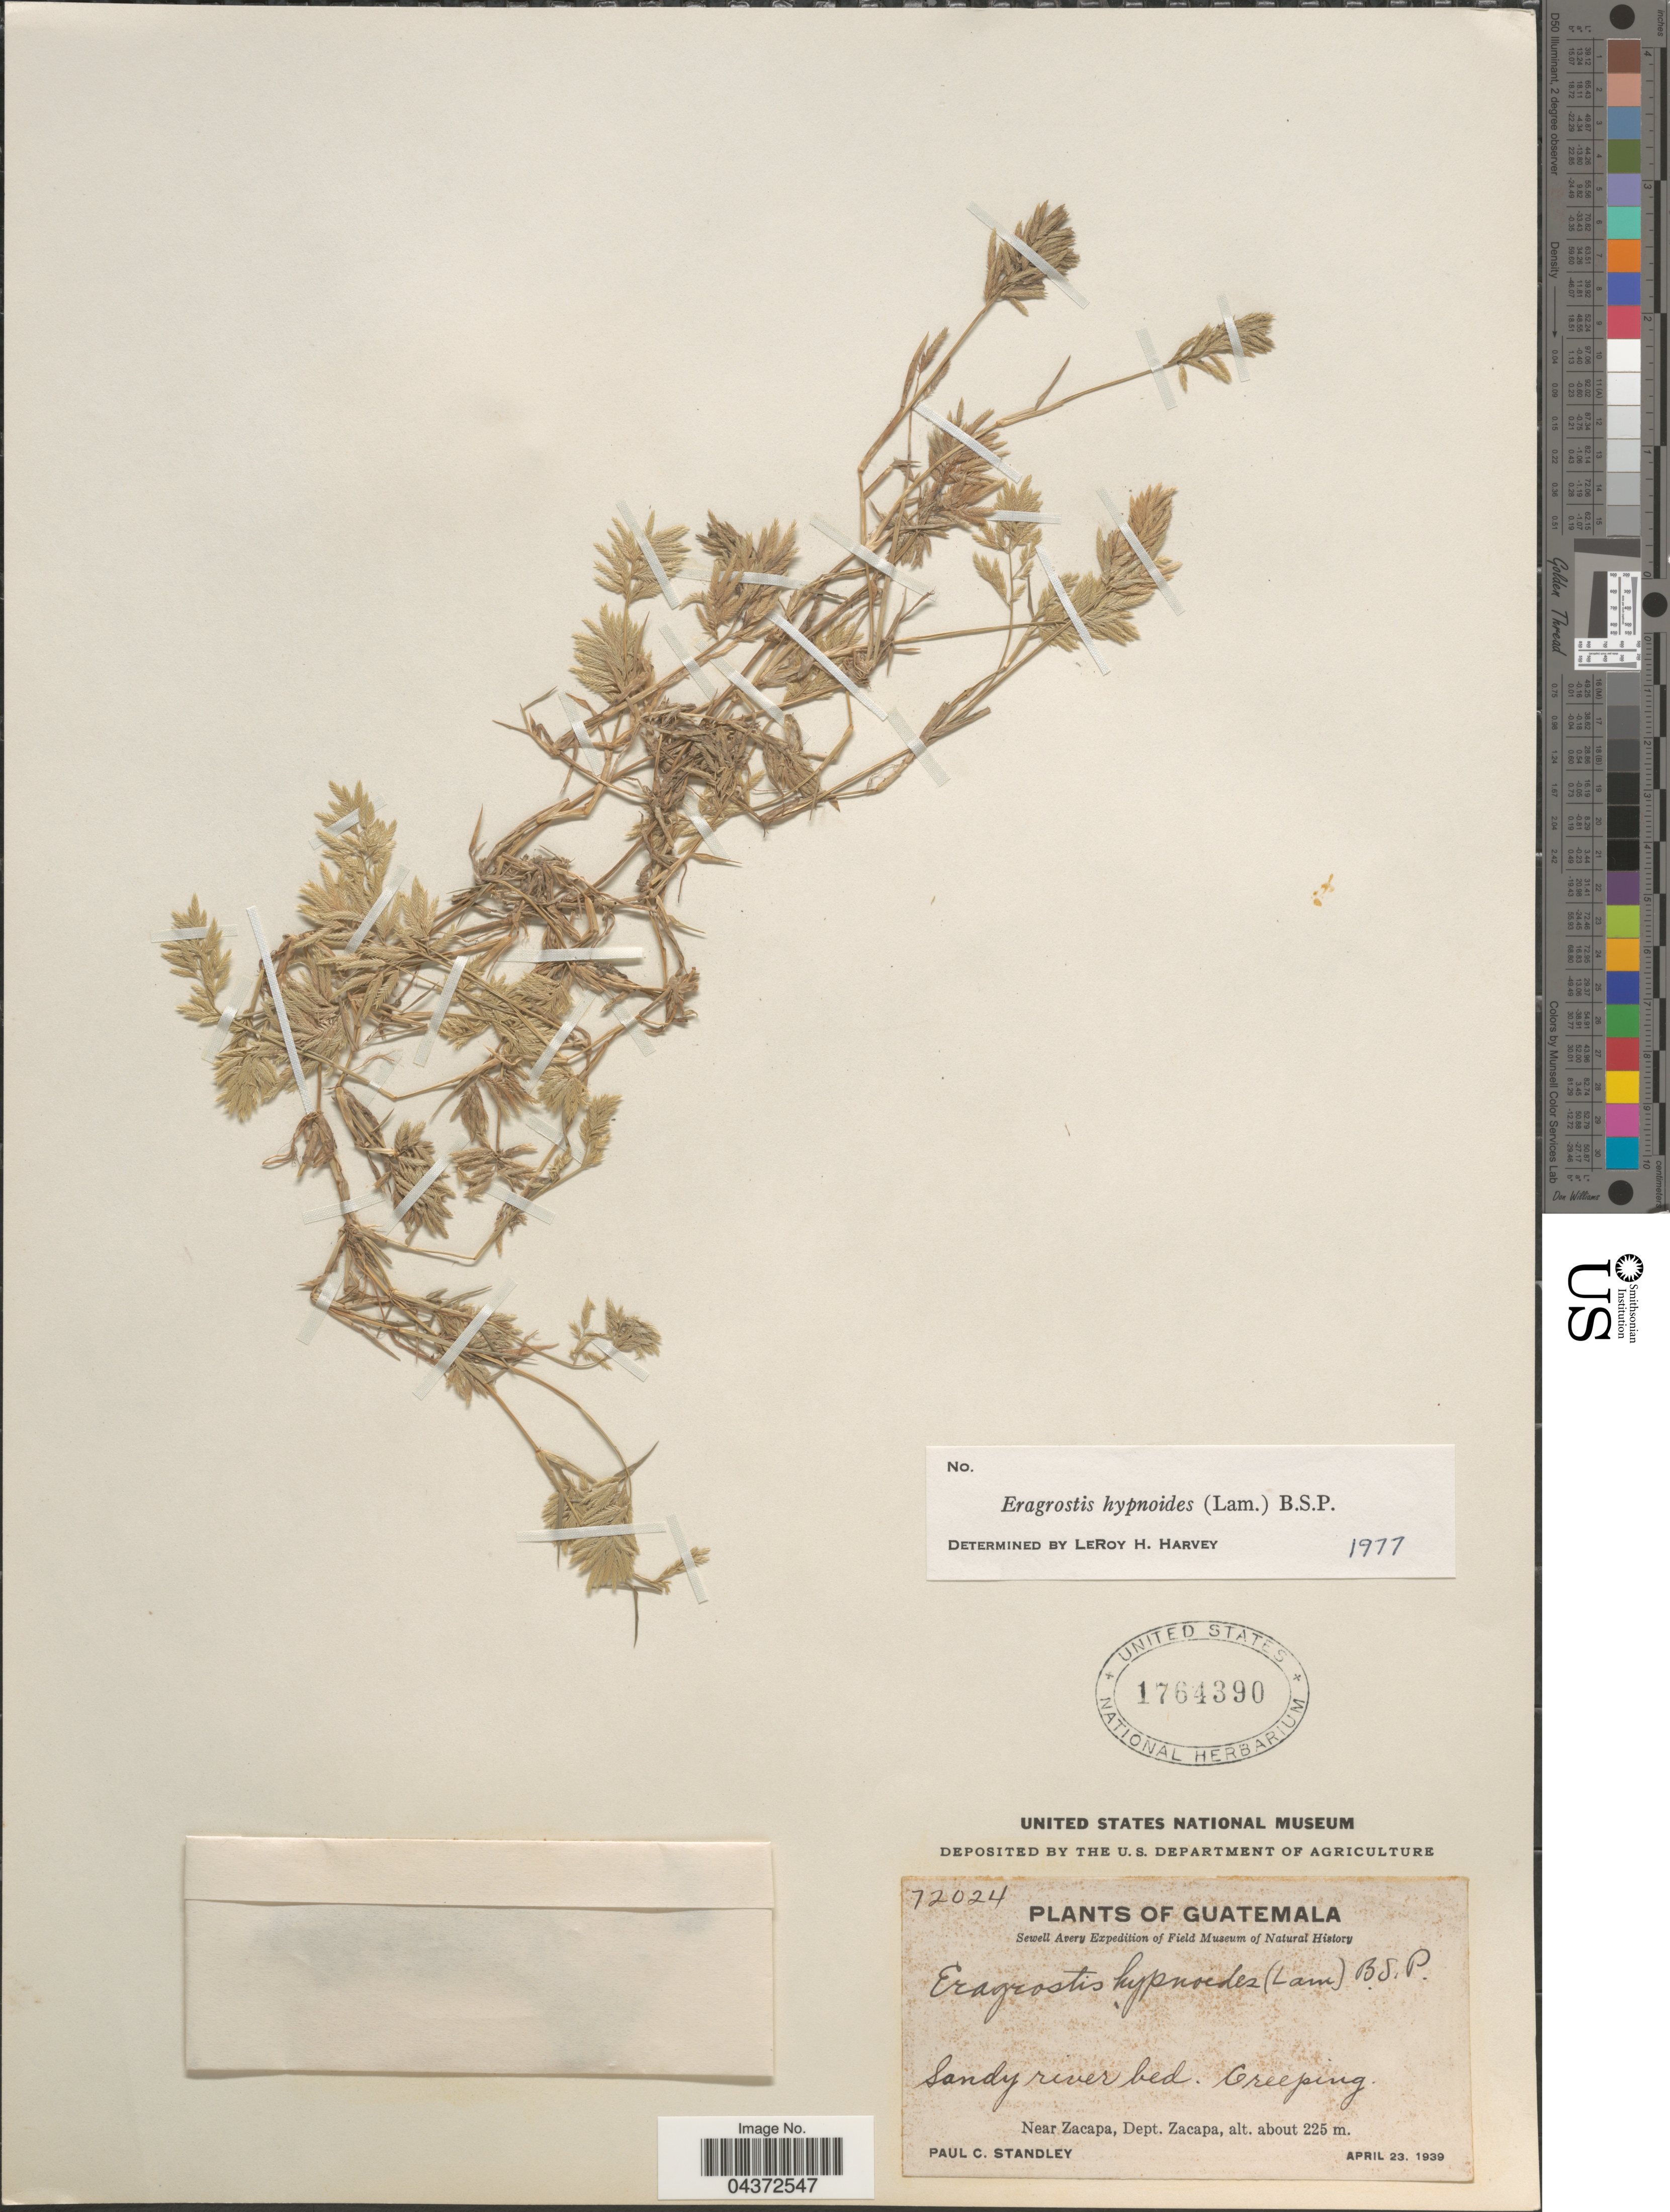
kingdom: Plantae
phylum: Tracheophyta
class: Liliopsida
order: Poales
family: Poaceae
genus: Eragrostis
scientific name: Eragrostis hypnoides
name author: (Lam.) Britton, Stearns & Poggenb.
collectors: P. C. Standley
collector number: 72024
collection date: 1939-04-23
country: Guatemala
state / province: Zacapa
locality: Sewell Avery Expedition of Field Museum of Natural History. Sandy river bed. Creeping. Near Zacapa, Dept. Zacapa.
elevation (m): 225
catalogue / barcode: US 1764390